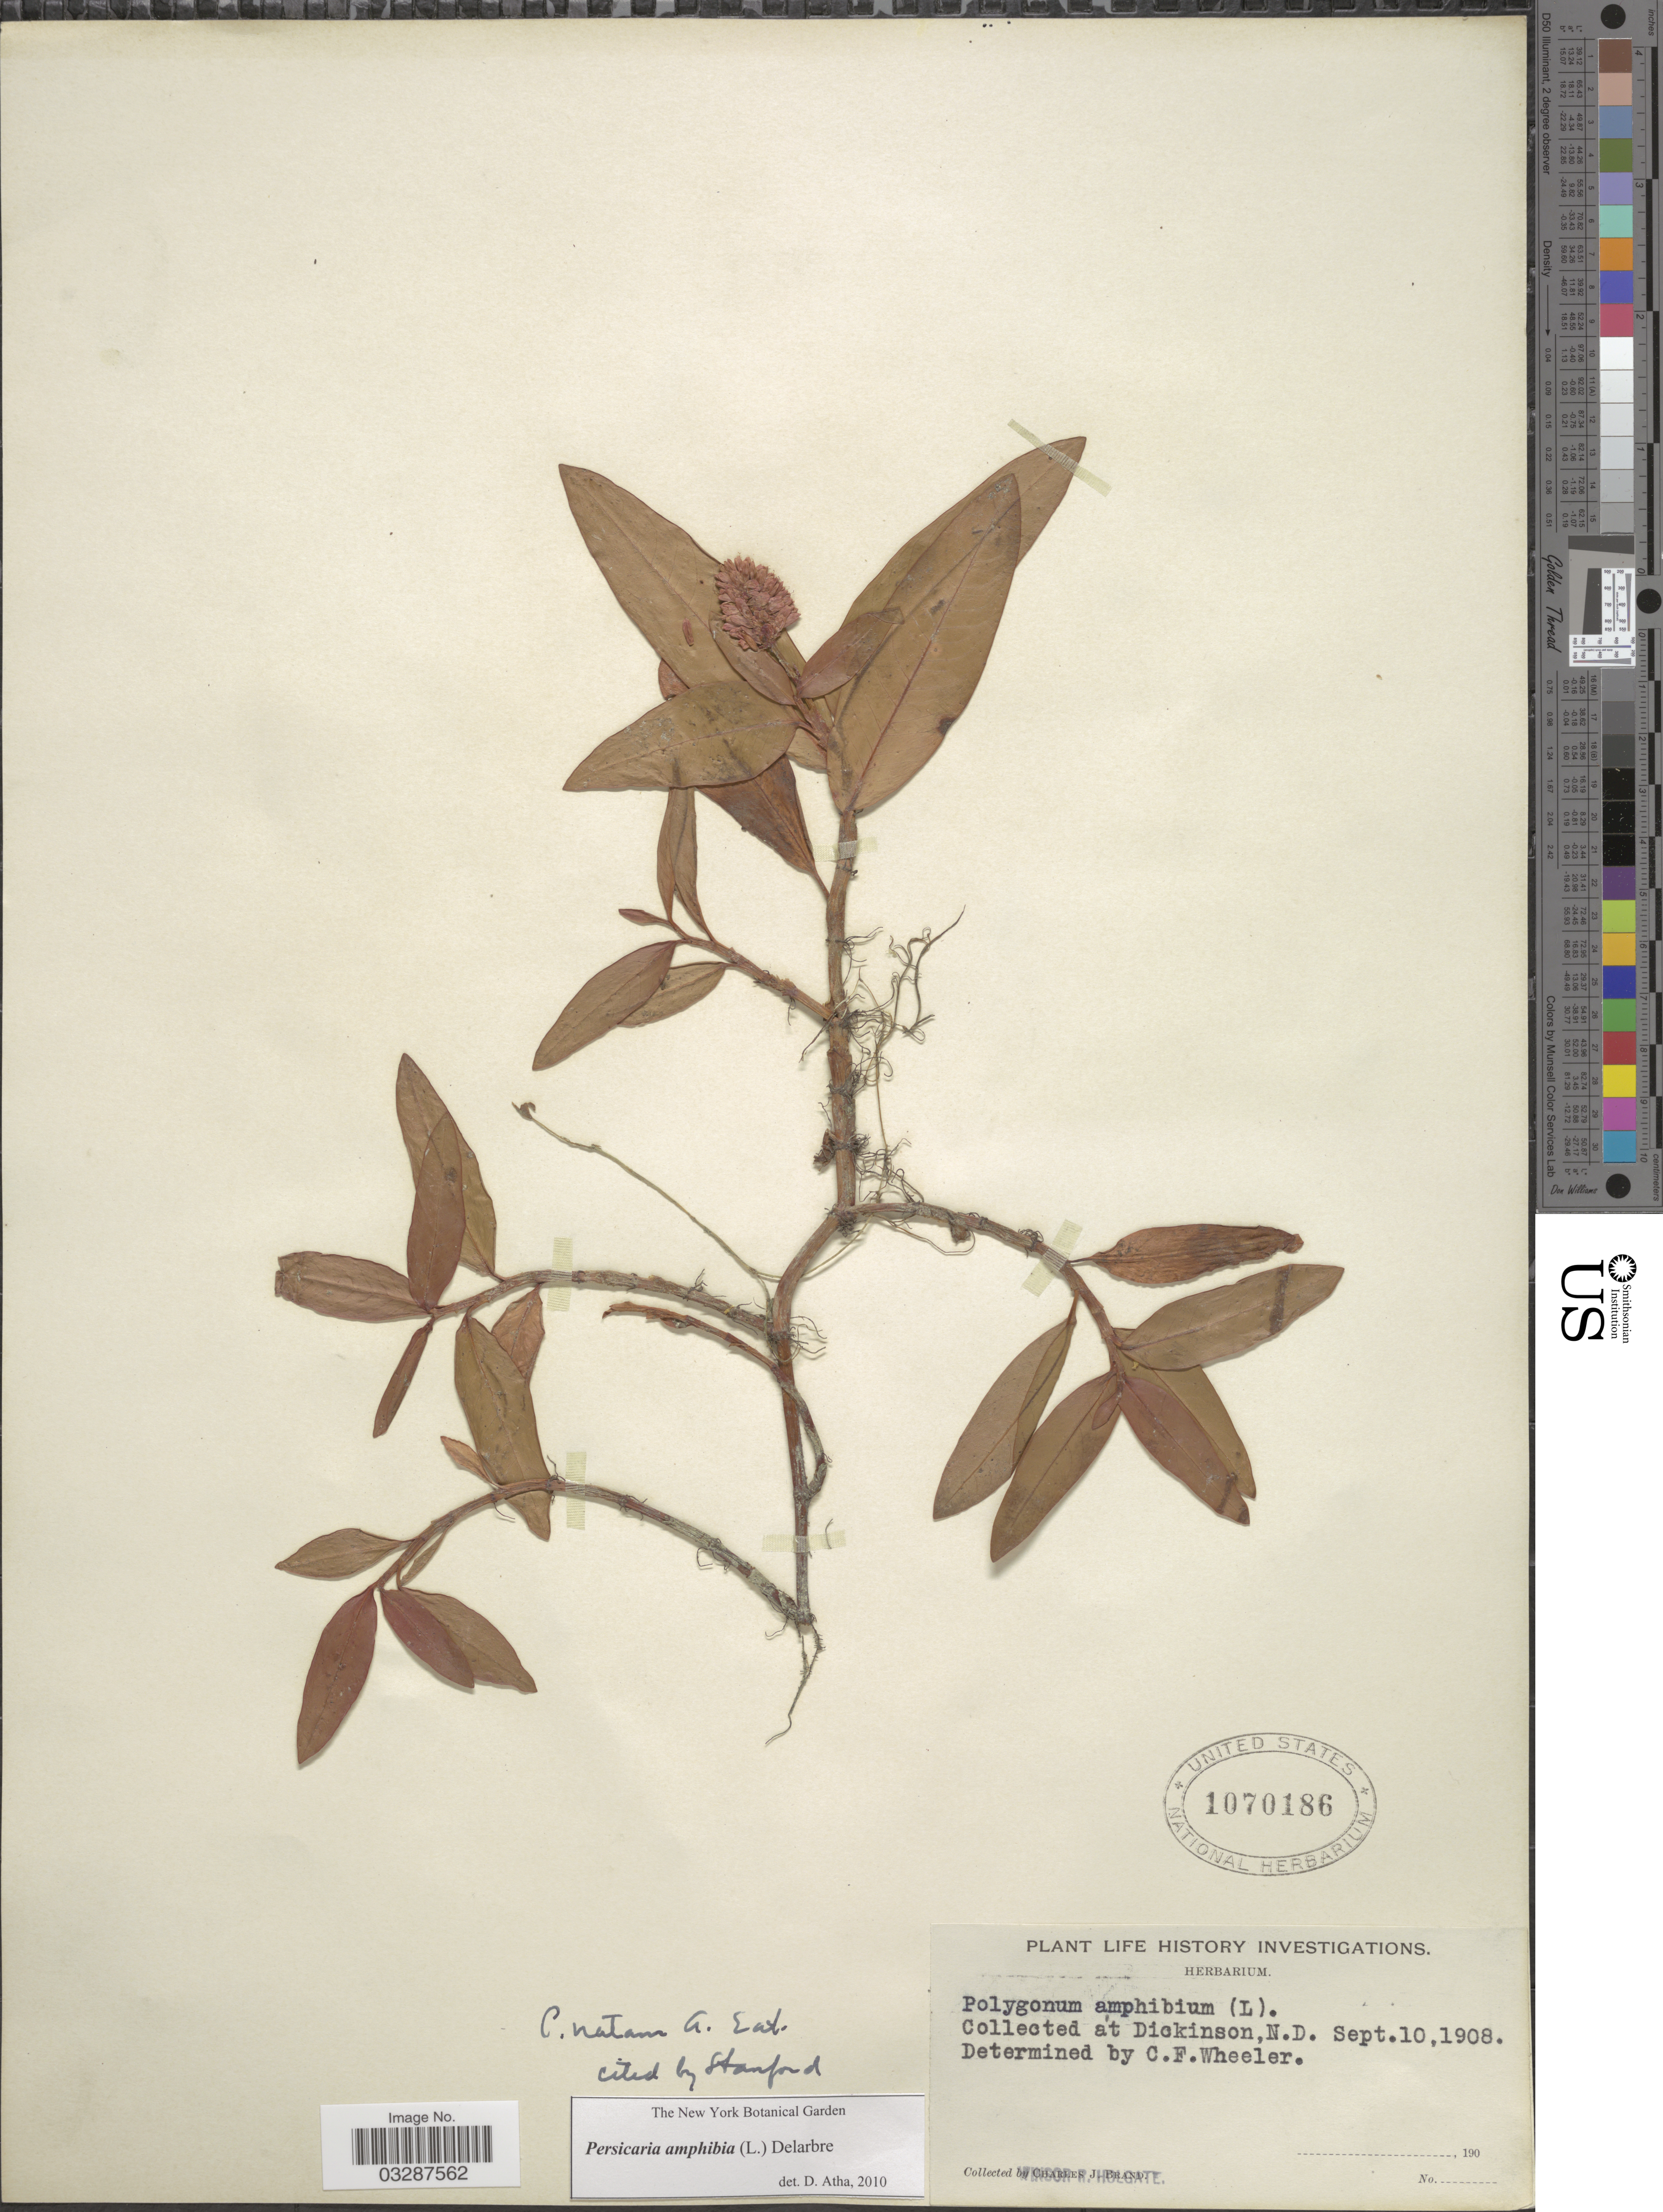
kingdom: Plantae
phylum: Tracheophyta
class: Magnoliopsida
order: Caryophyllales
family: Polygonaceae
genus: Persicaria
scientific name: Persicaria amphibia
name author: (L.) Delarbre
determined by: Atha, D. E.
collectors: W. Holgate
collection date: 1908-09-10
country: United States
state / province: North Dakota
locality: Dickinson.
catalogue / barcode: US 1070186